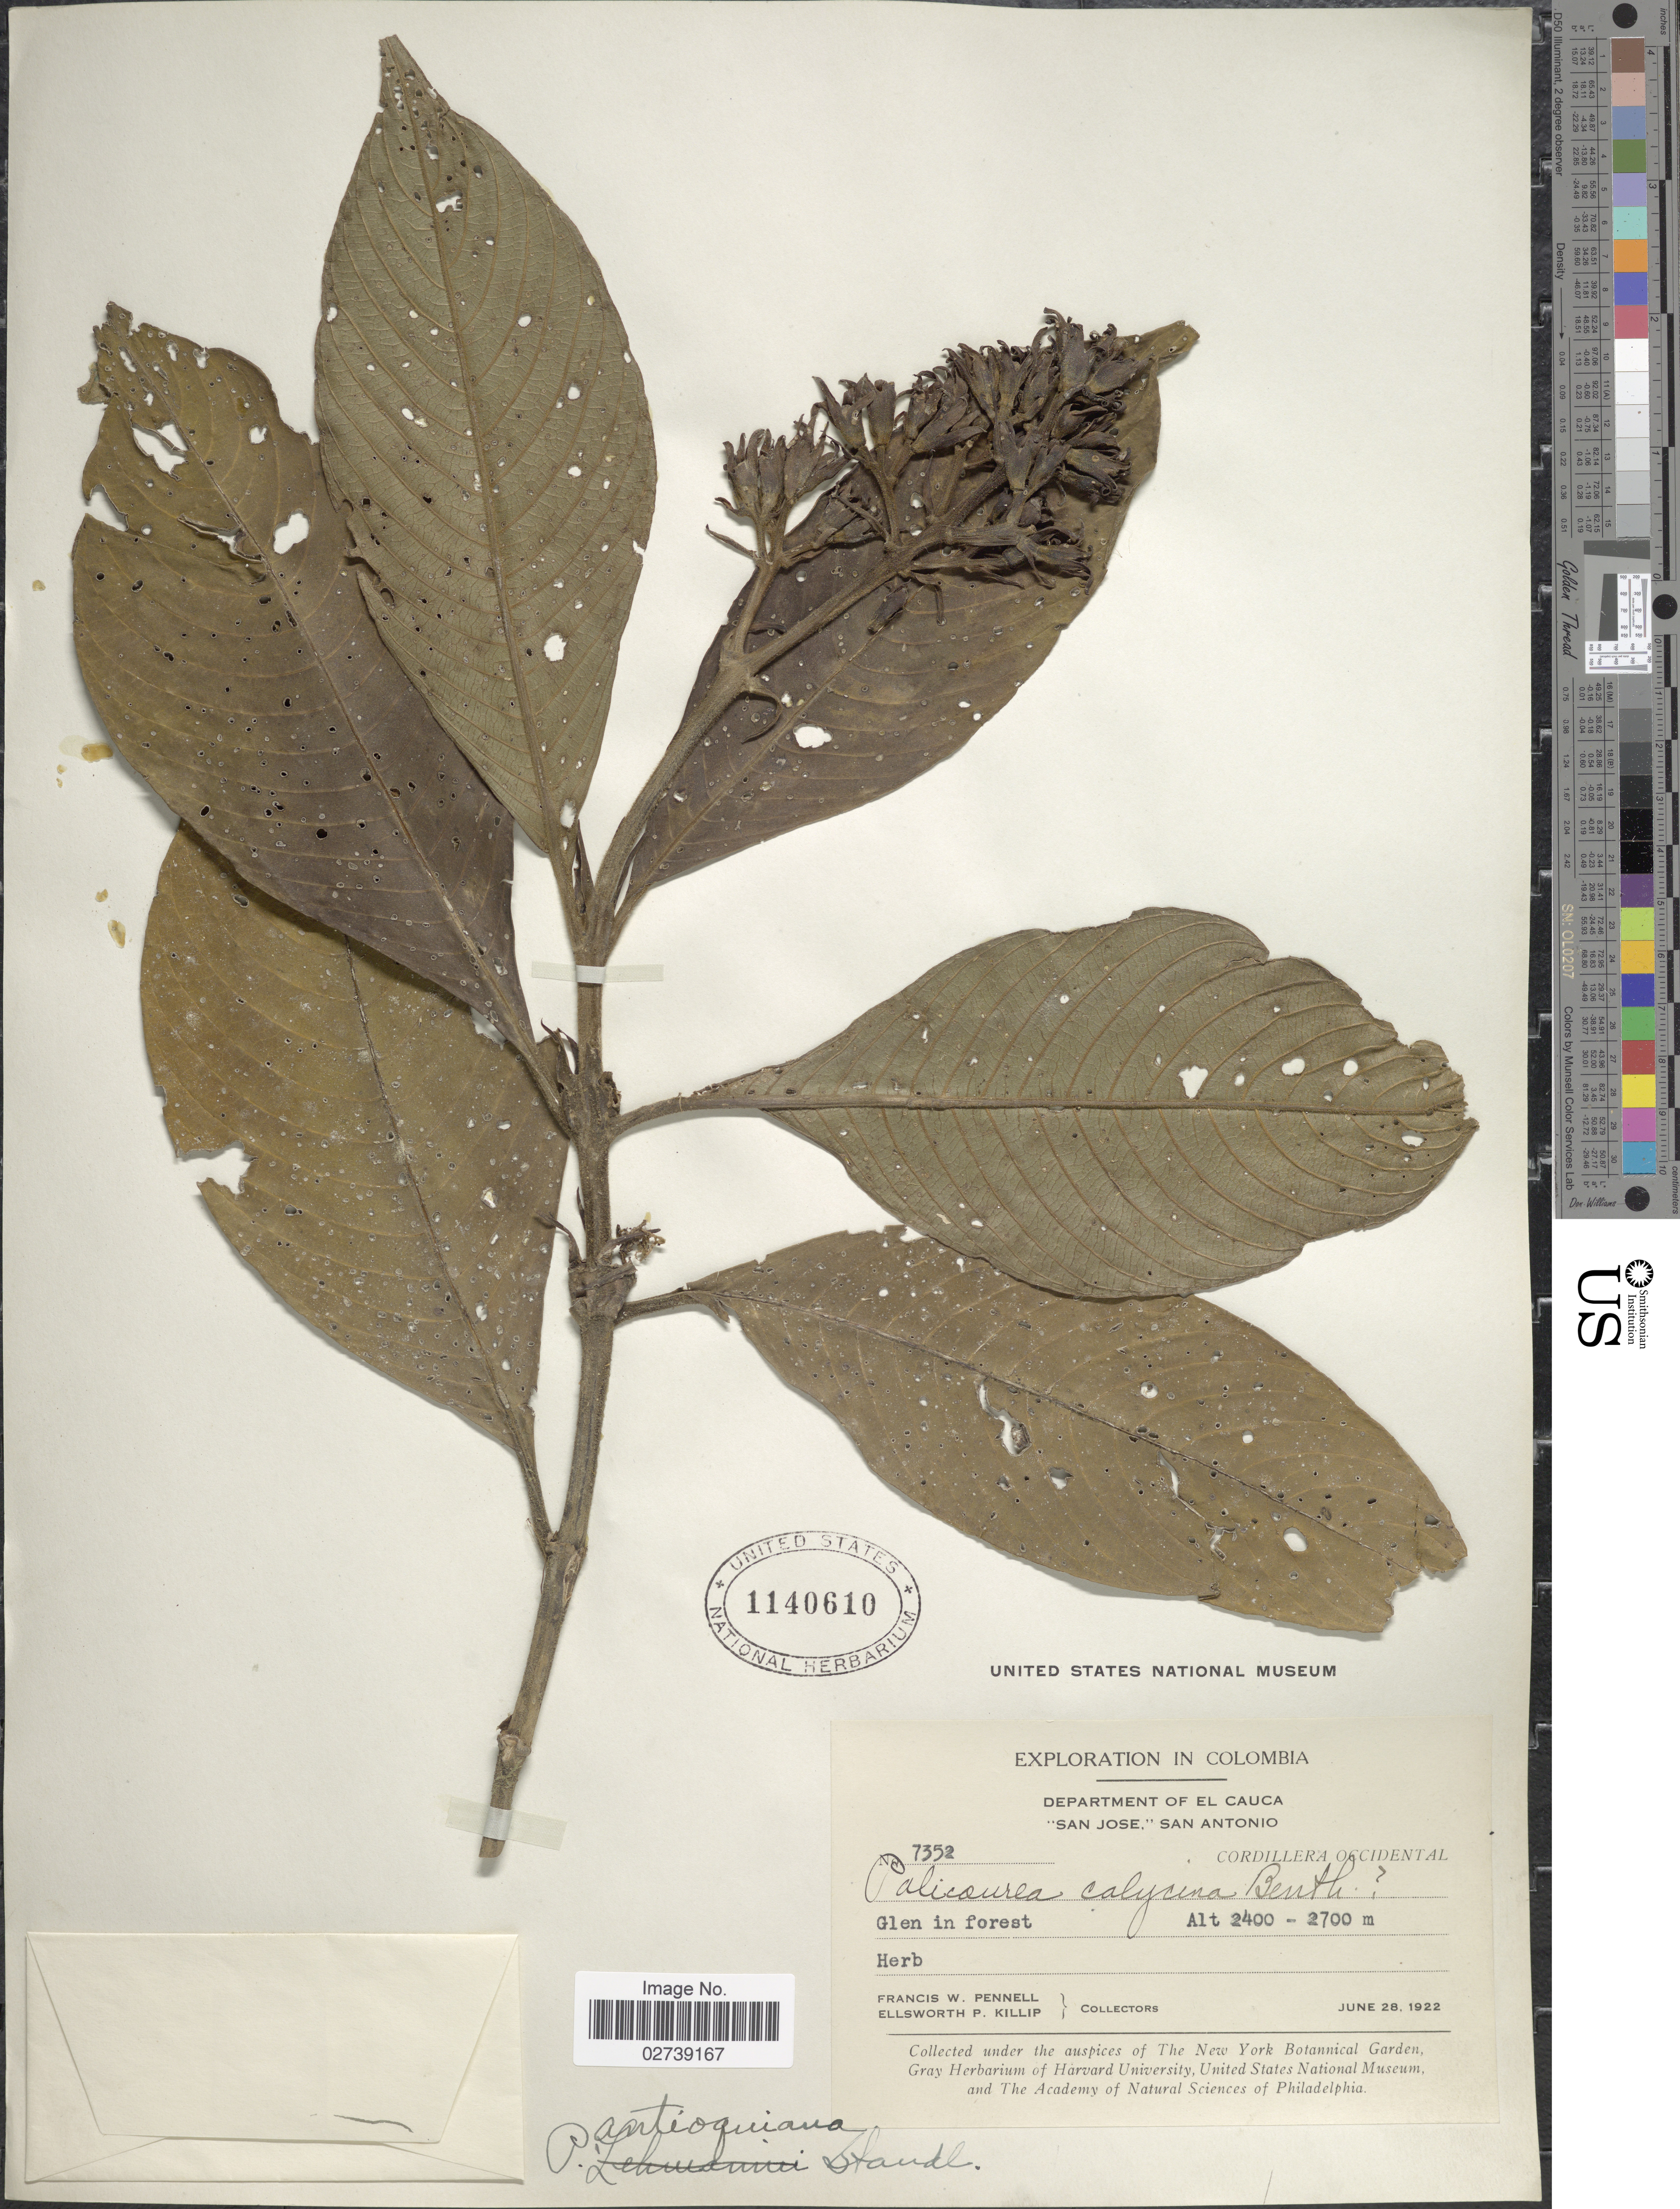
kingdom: Plantae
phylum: Tracheophyta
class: Magnoliopsida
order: Gentianales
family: Rubiaceae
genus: Palicourea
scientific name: Palicourea antioquiana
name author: Standl.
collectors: F. W. Pennell & E. P. Killip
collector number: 7352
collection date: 1922-06-28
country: Colombia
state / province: Cauca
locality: Department of el Cauca. "San Jose,"San Antonio. Cordillera Occidental.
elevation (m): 2400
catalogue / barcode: US 1140610